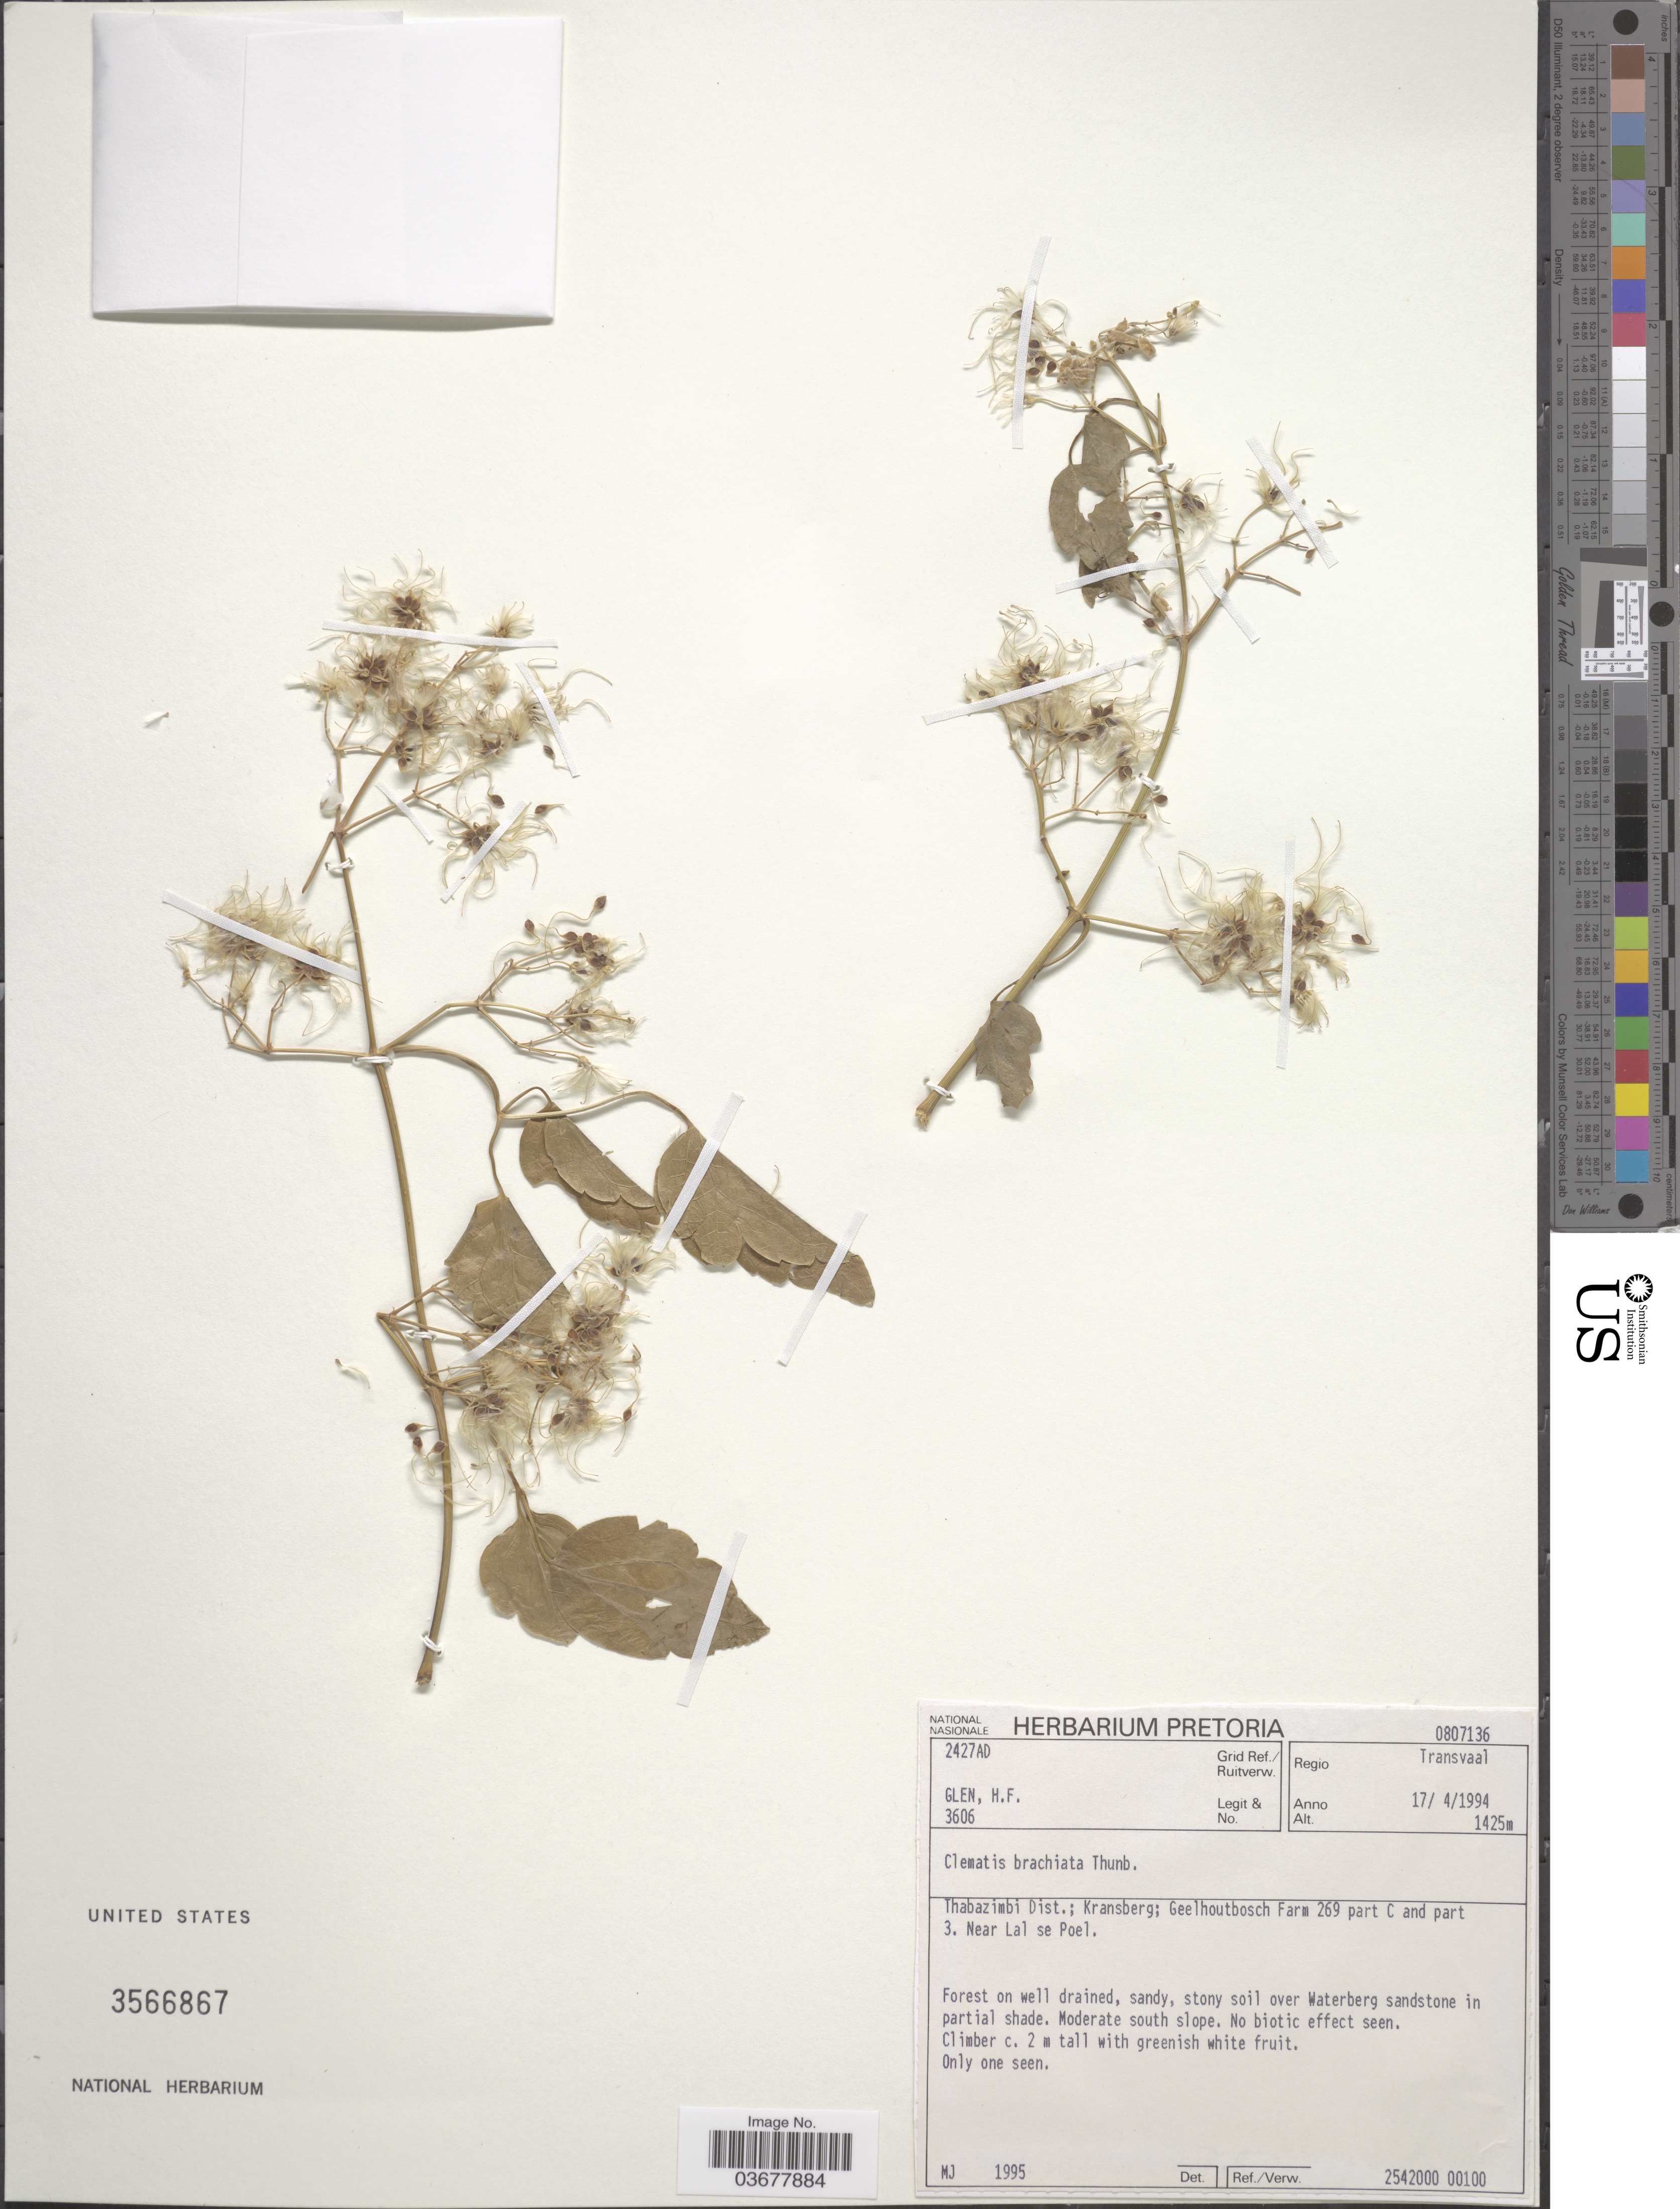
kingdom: Plantae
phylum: Tracheophyta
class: Magnoliopsida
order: Ranunculales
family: Ranunculaceae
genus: Clematis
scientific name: Clematis brachiata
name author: Thunb.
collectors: H. F. Glen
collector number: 3606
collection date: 1994-04-17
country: South Africa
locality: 2427AD Grid Ref./Ruitverw. Regio Transvaal. Thabazimbi Dist.; Kransberg; Geelhoutbosch Farm 269 part C and part 3. Near Lal se Poel.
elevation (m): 1425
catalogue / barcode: US 3566867